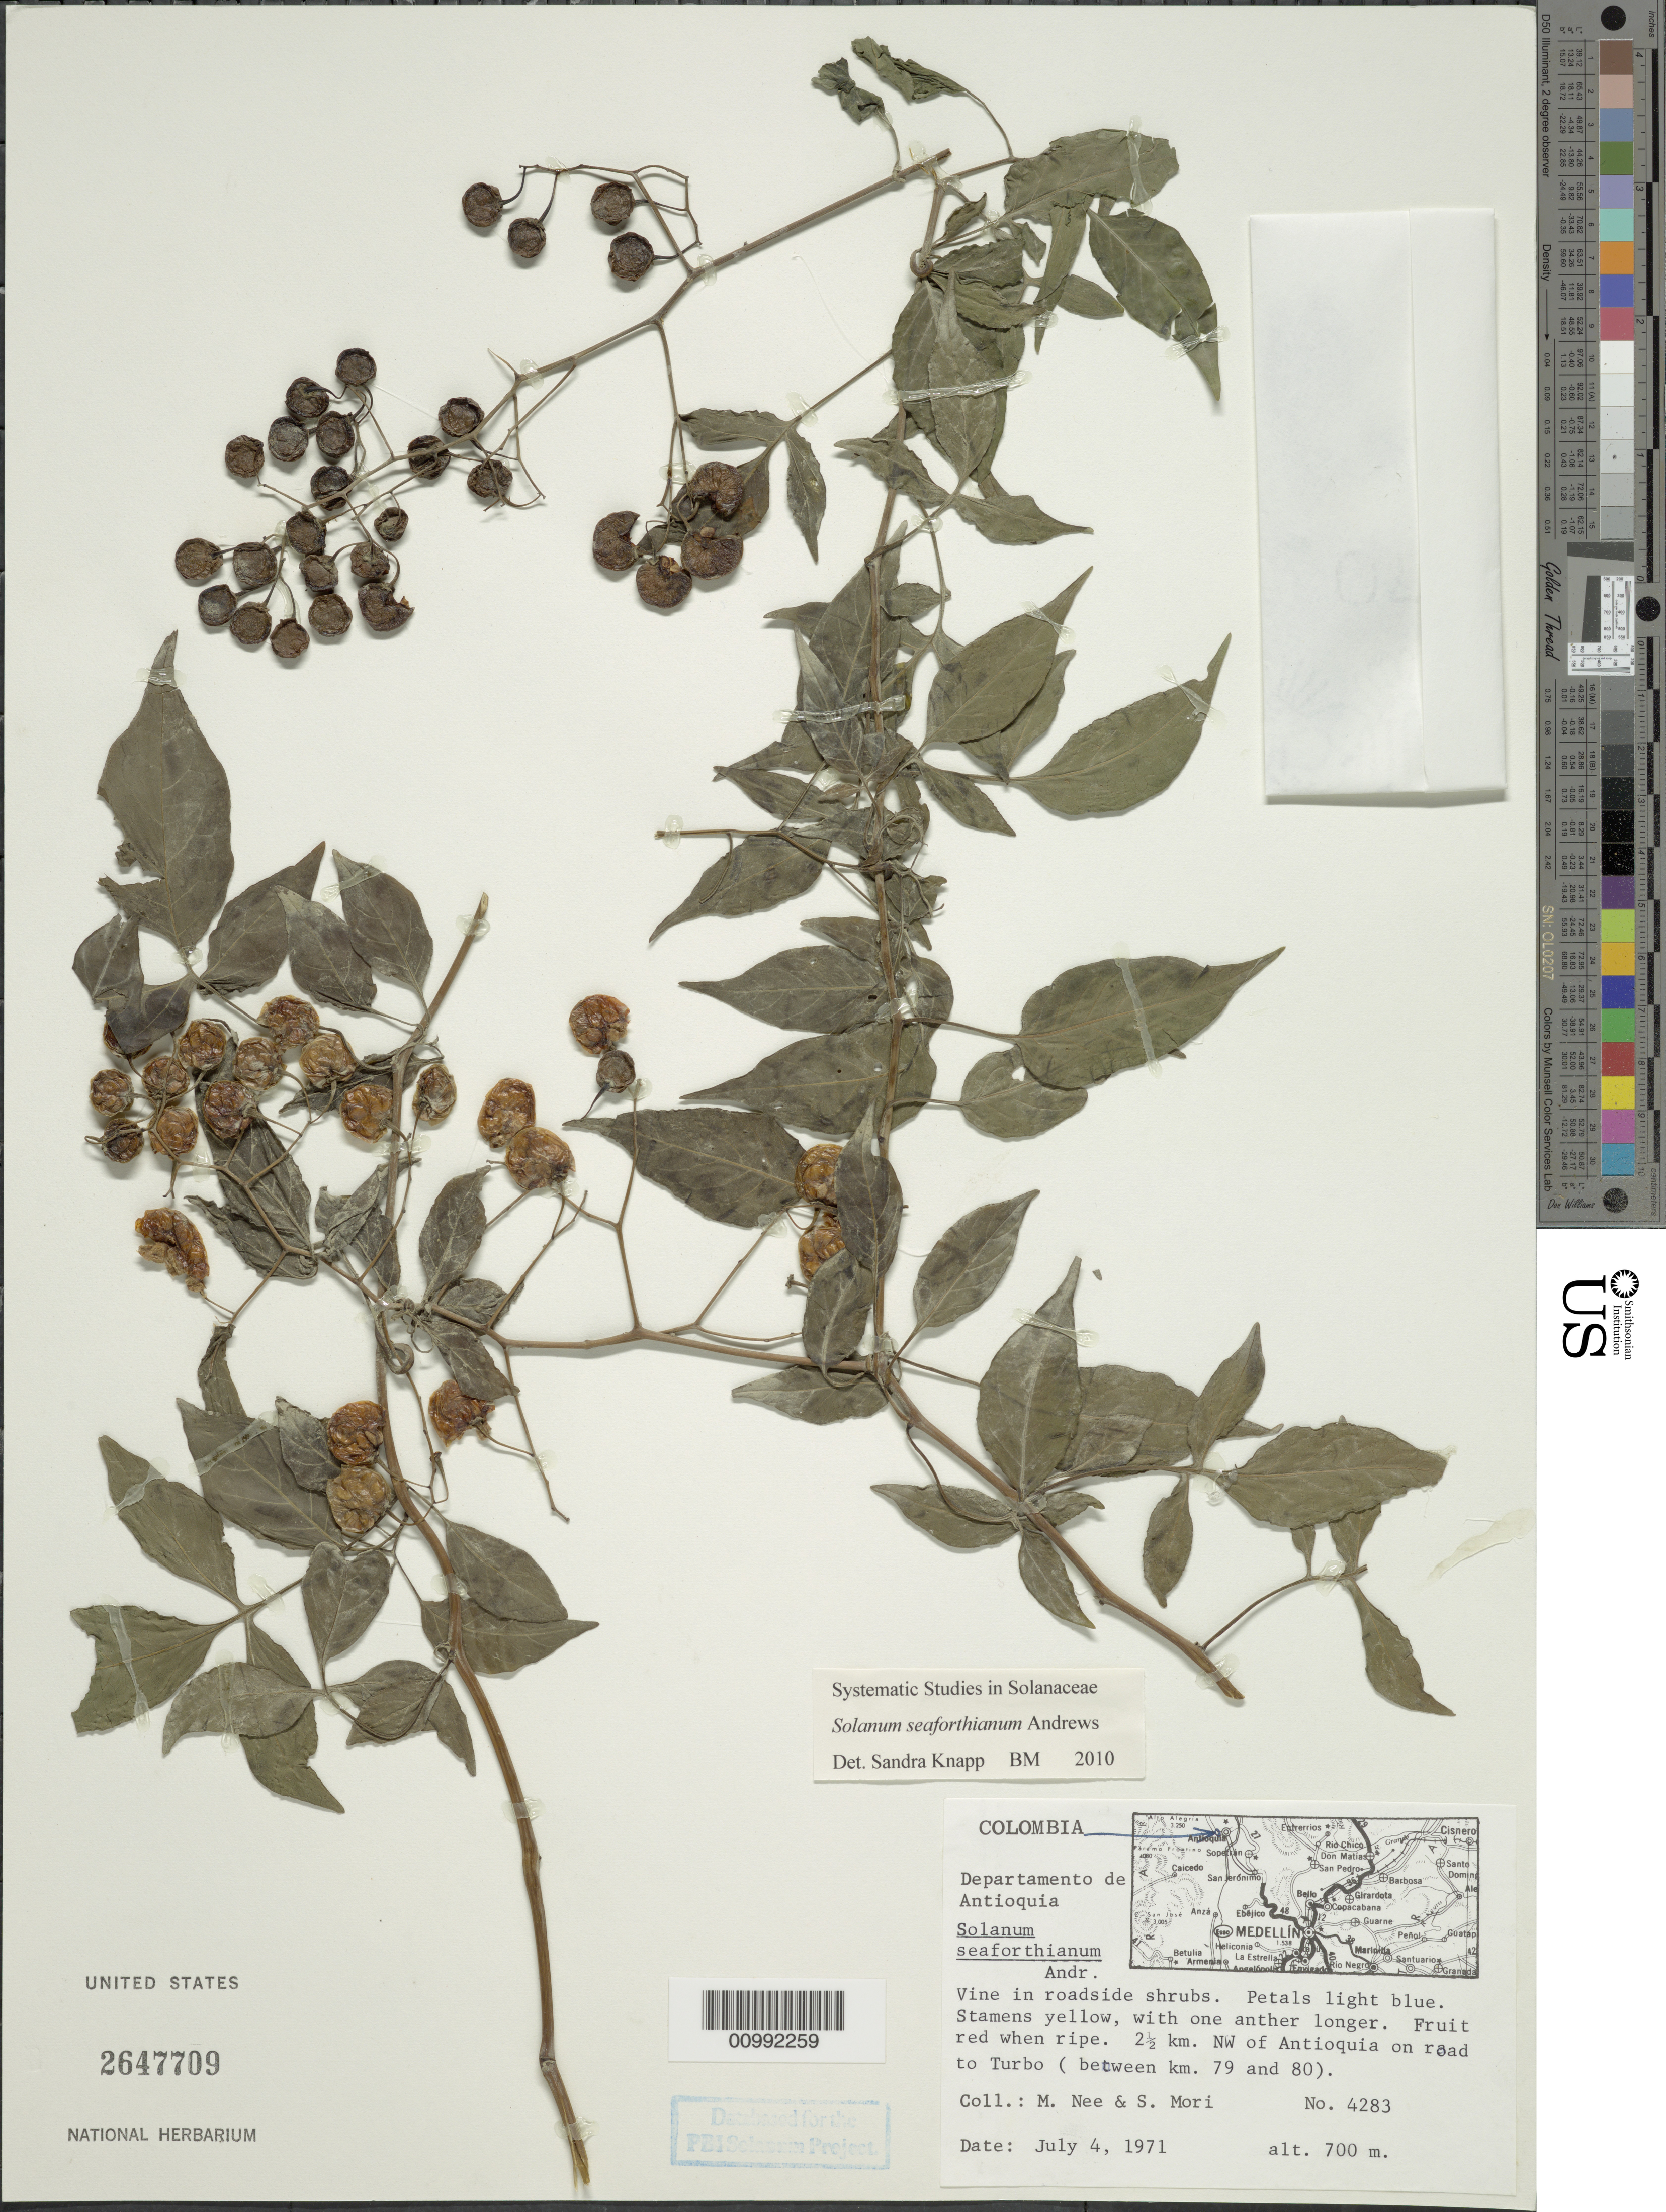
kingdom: Plantae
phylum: Tracheophyta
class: Magnoliopsida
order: Solanales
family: Solanaceae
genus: Solanum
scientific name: Solanum seaforthianum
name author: Andrews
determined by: Knapp, S. D.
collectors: M. Nee & S. Mori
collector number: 4283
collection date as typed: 4 Jul 1971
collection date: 1971-07-04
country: Colombia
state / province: Antioquia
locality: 2.5 km NW on road to Turbo, between km 79 and 80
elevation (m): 700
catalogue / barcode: US 2647709